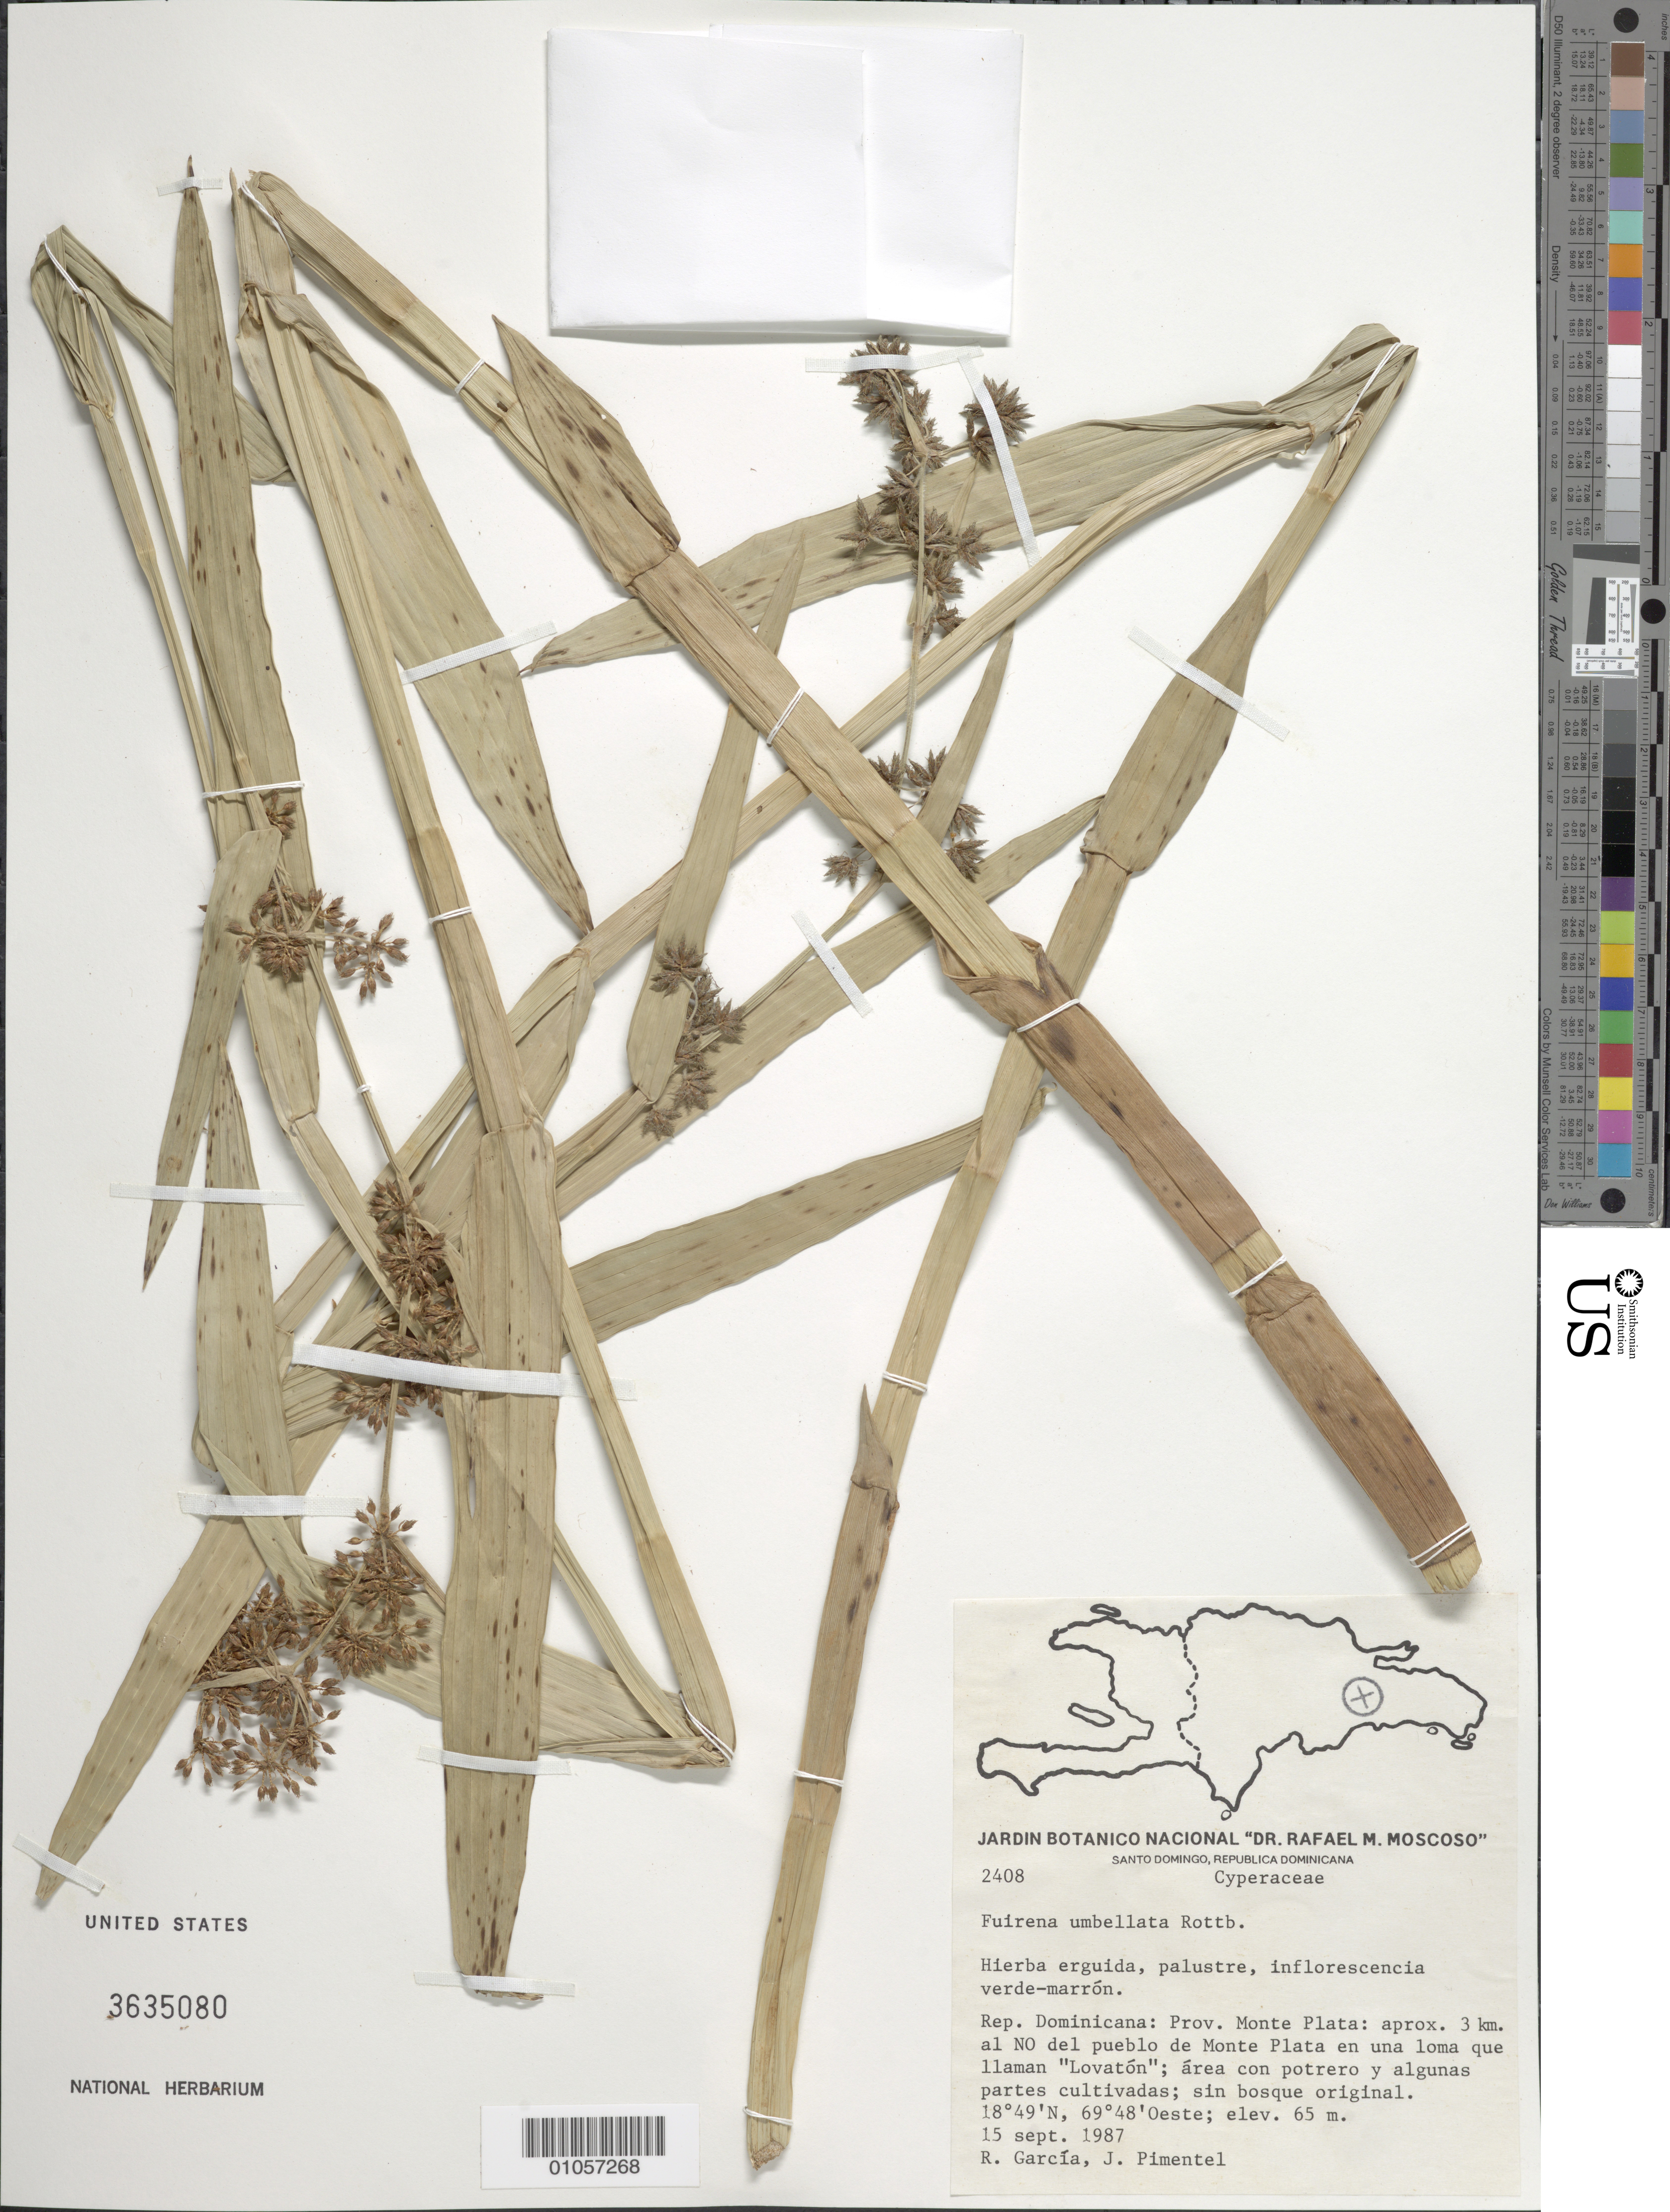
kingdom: Plantae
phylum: Tracheophyta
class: Liliopsida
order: Poales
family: Cyperaceae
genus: Fuirena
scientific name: Fuirena umbellata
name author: Rottb.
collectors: R. G. García & J. Pimentel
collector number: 2408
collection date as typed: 15 Sep 1987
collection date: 1987-09-15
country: Dominican Republic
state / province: Monte Plata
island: Hispaniola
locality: Pueblo de Monte Plata, approx. 3 km NO, en una loma que llaman "Lovatón"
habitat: Area con potrero y algunas partes cultivadas; sin bosque original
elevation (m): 65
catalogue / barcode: US 3635080